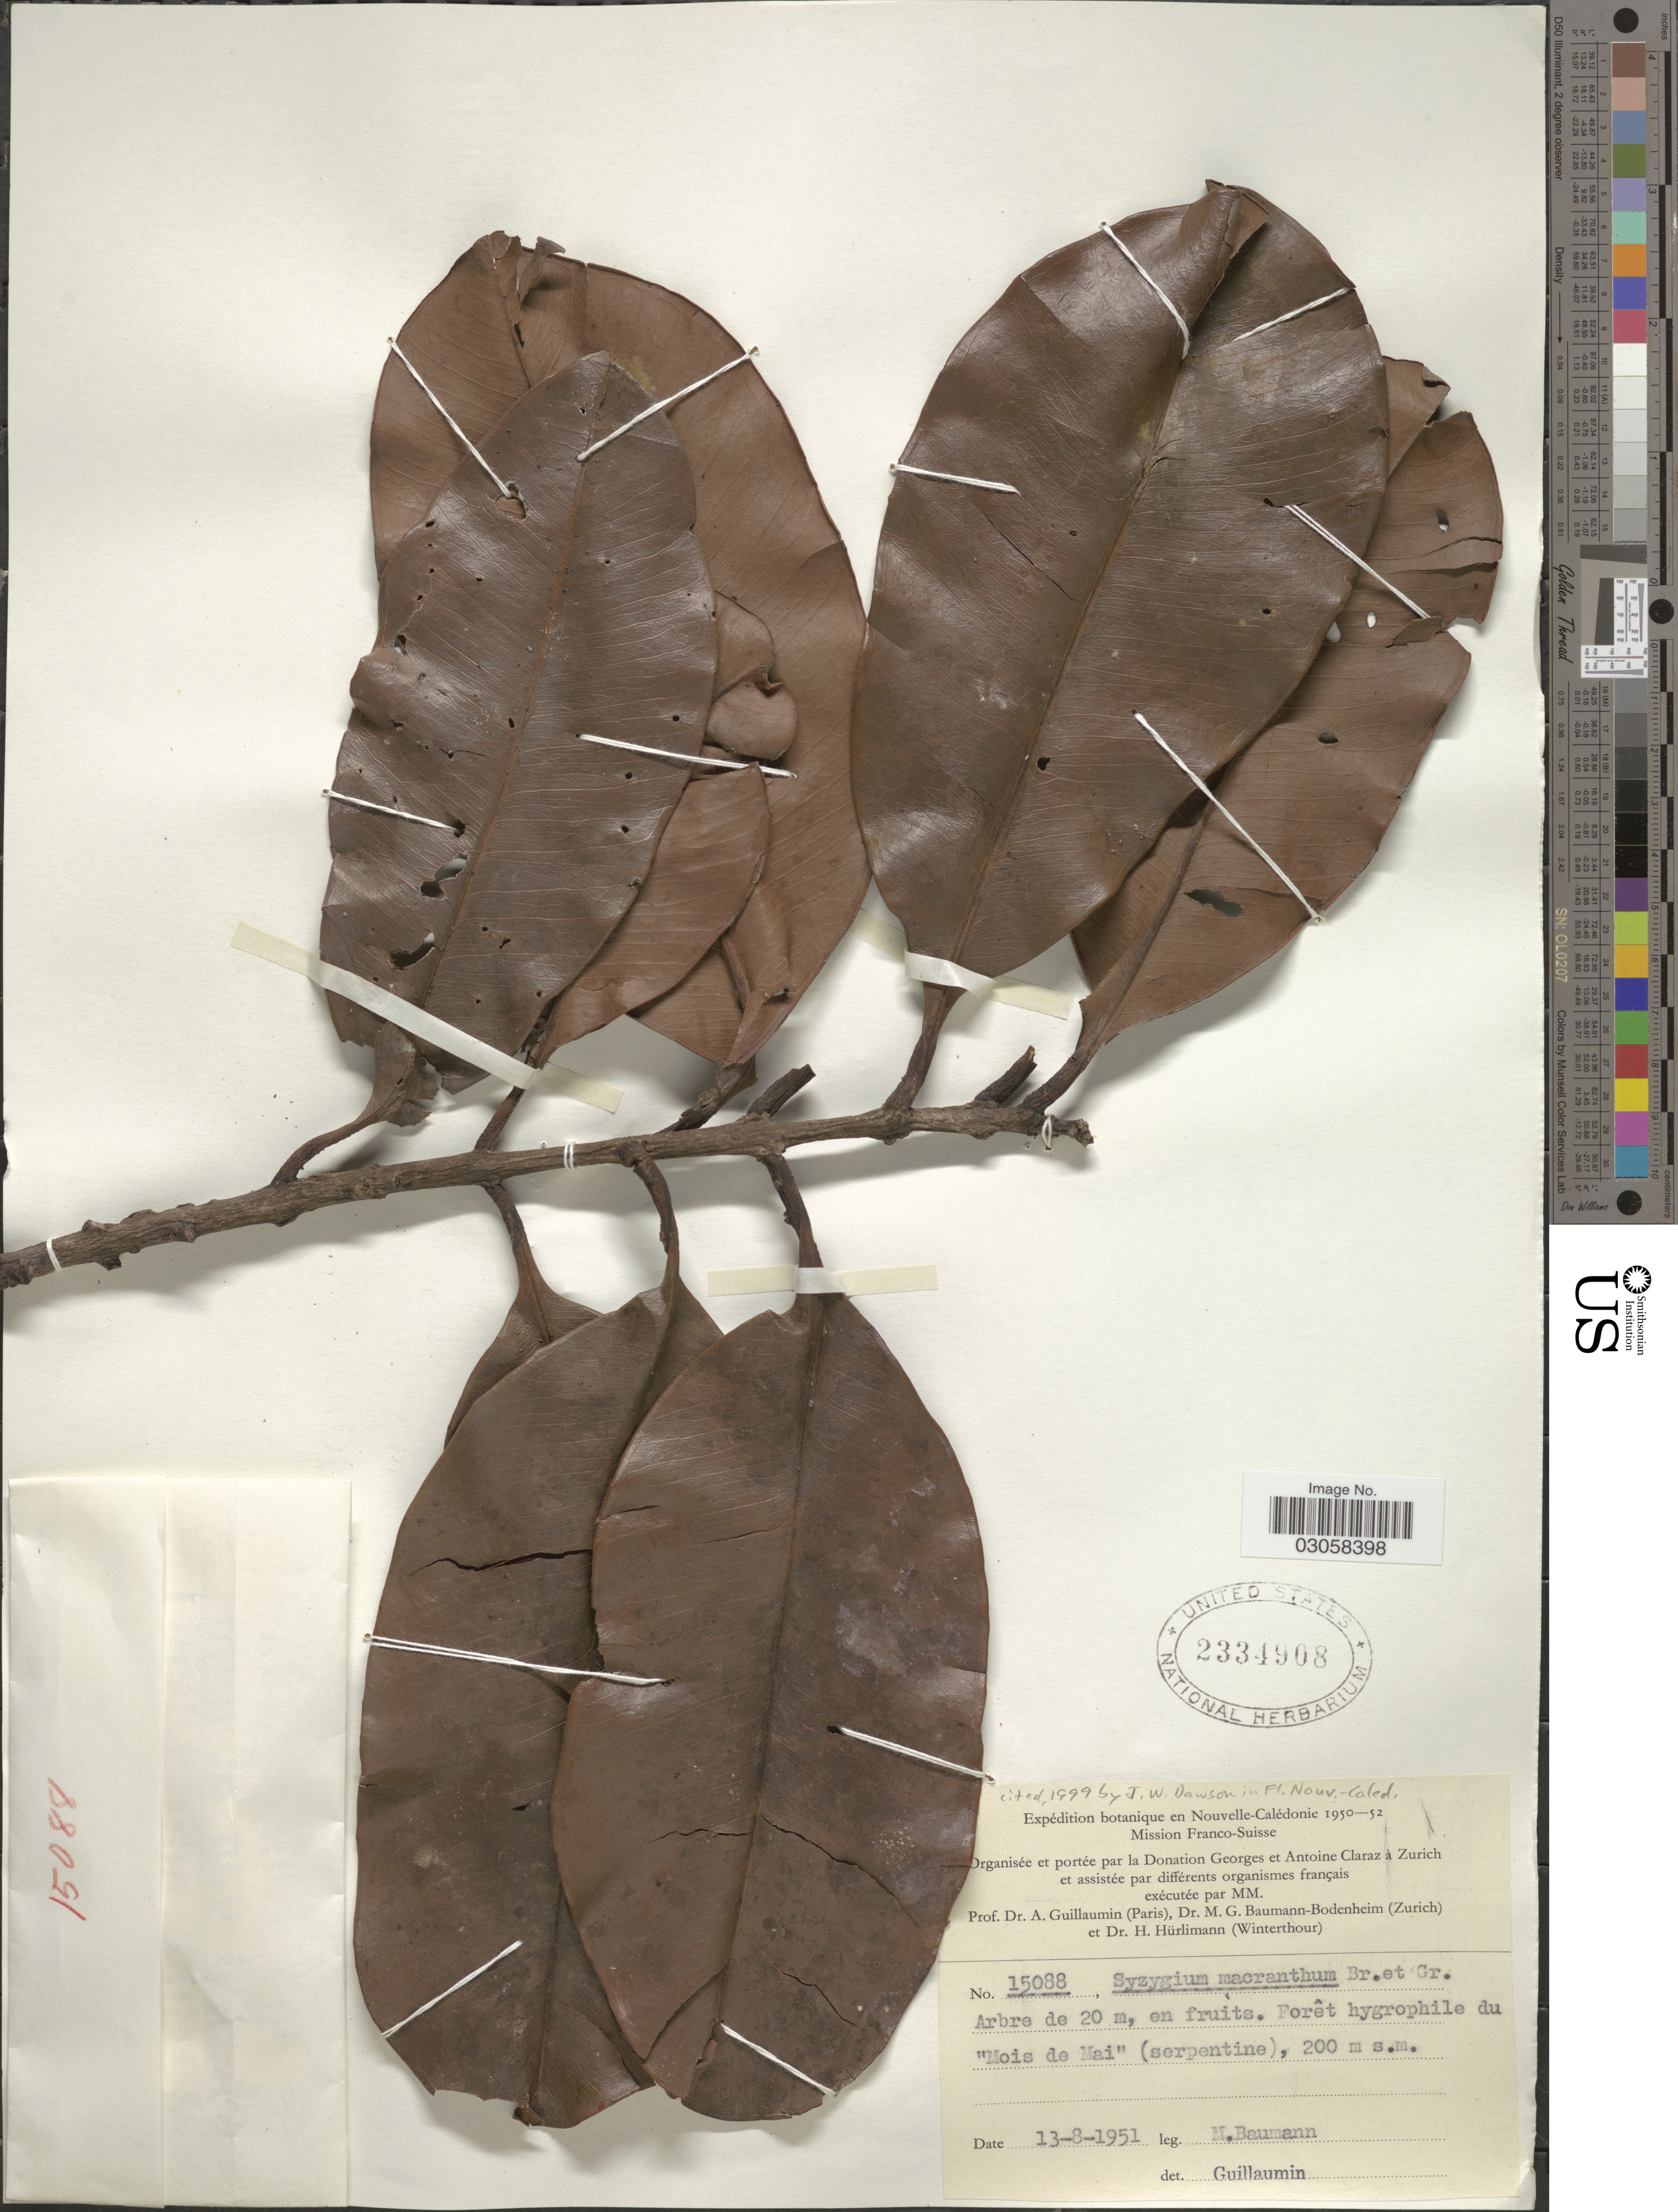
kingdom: Plantae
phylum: Tracheophyta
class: Magnoliopsida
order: Myrtales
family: Myrtaceae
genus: Syzygium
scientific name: Syzygium macranthum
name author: Brongn. & Gris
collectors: M. Baumann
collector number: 15088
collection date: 1951-08-13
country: New Caledonia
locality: Nouvelle-Calédonie. Forêt hygrophile du "Mois de Mai" (serpentine).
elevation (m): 200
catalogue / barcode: US 2334908